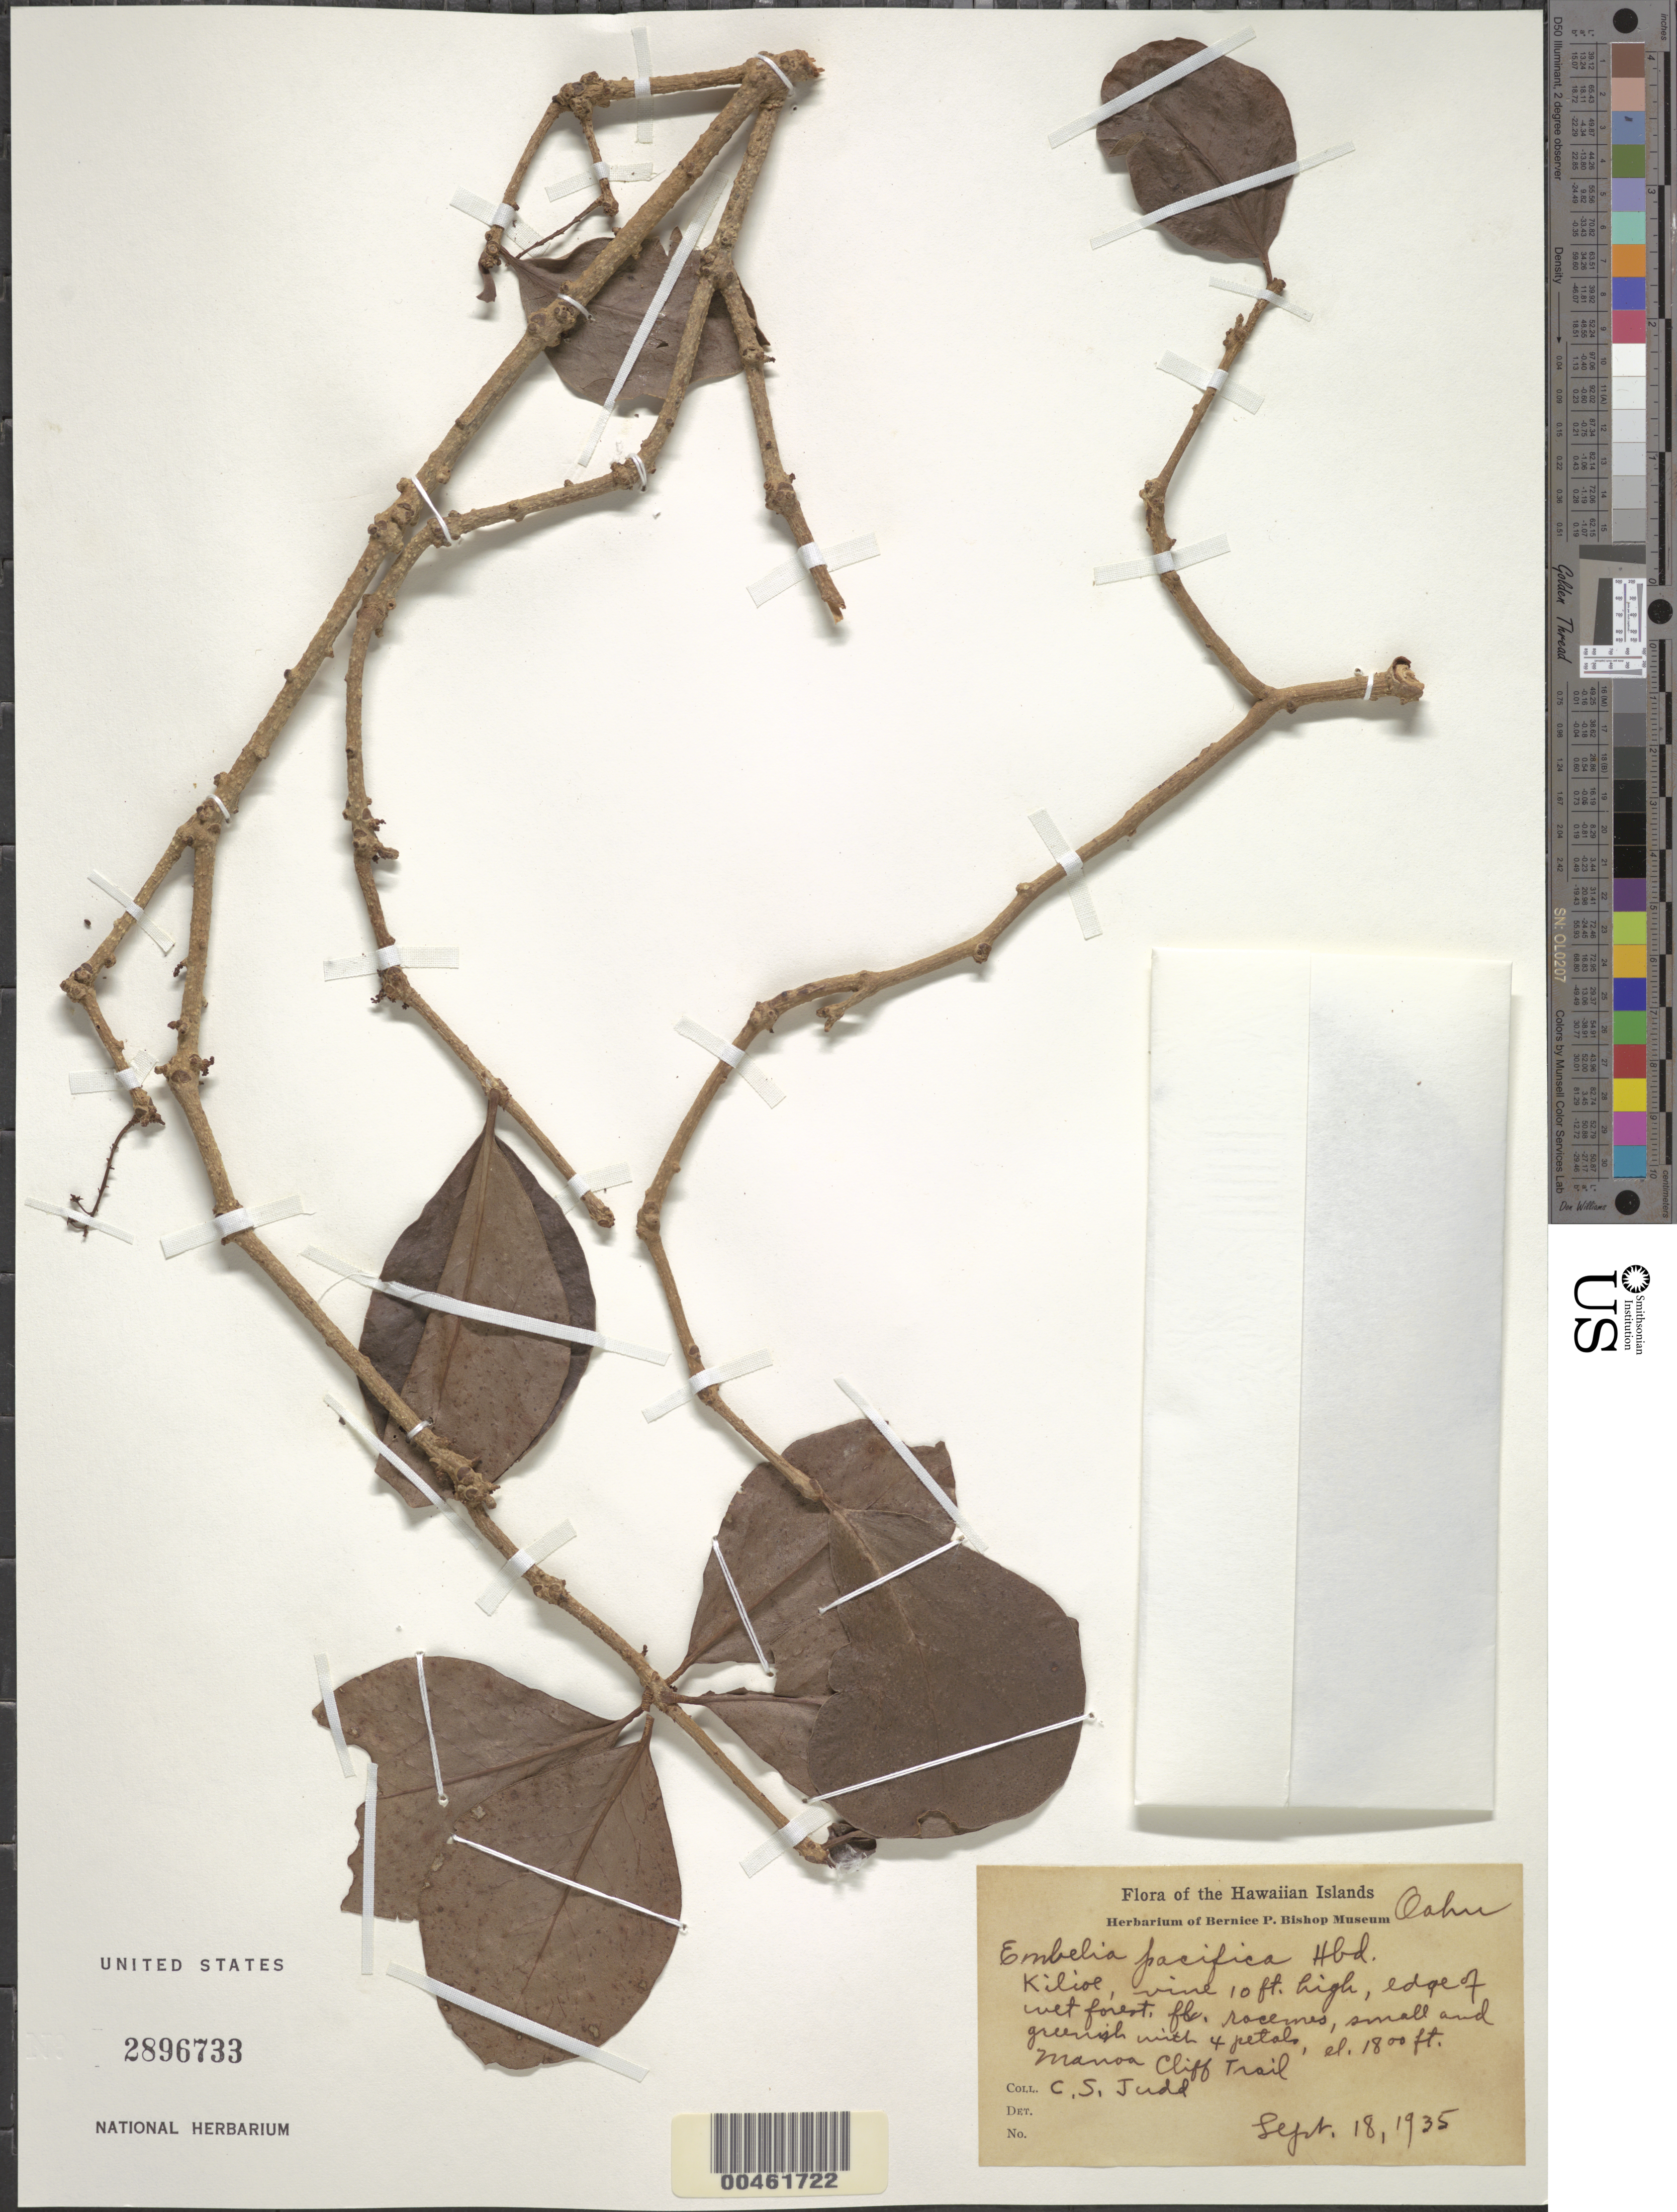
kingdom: Plantae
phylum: Tracheophyta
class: Magnoliopsida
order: Ericales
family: Primulaceae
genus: Embelia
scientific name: Embelia pacifica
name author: Hillebr.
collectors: C. Judd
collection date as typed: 18 Sep 1935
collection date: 1935-09-18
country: United States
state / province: Hawaii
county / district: Honolulu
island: Oahu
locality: Kilioe, Manoa Cliff Trail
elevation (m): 549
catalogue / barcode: US 2896733